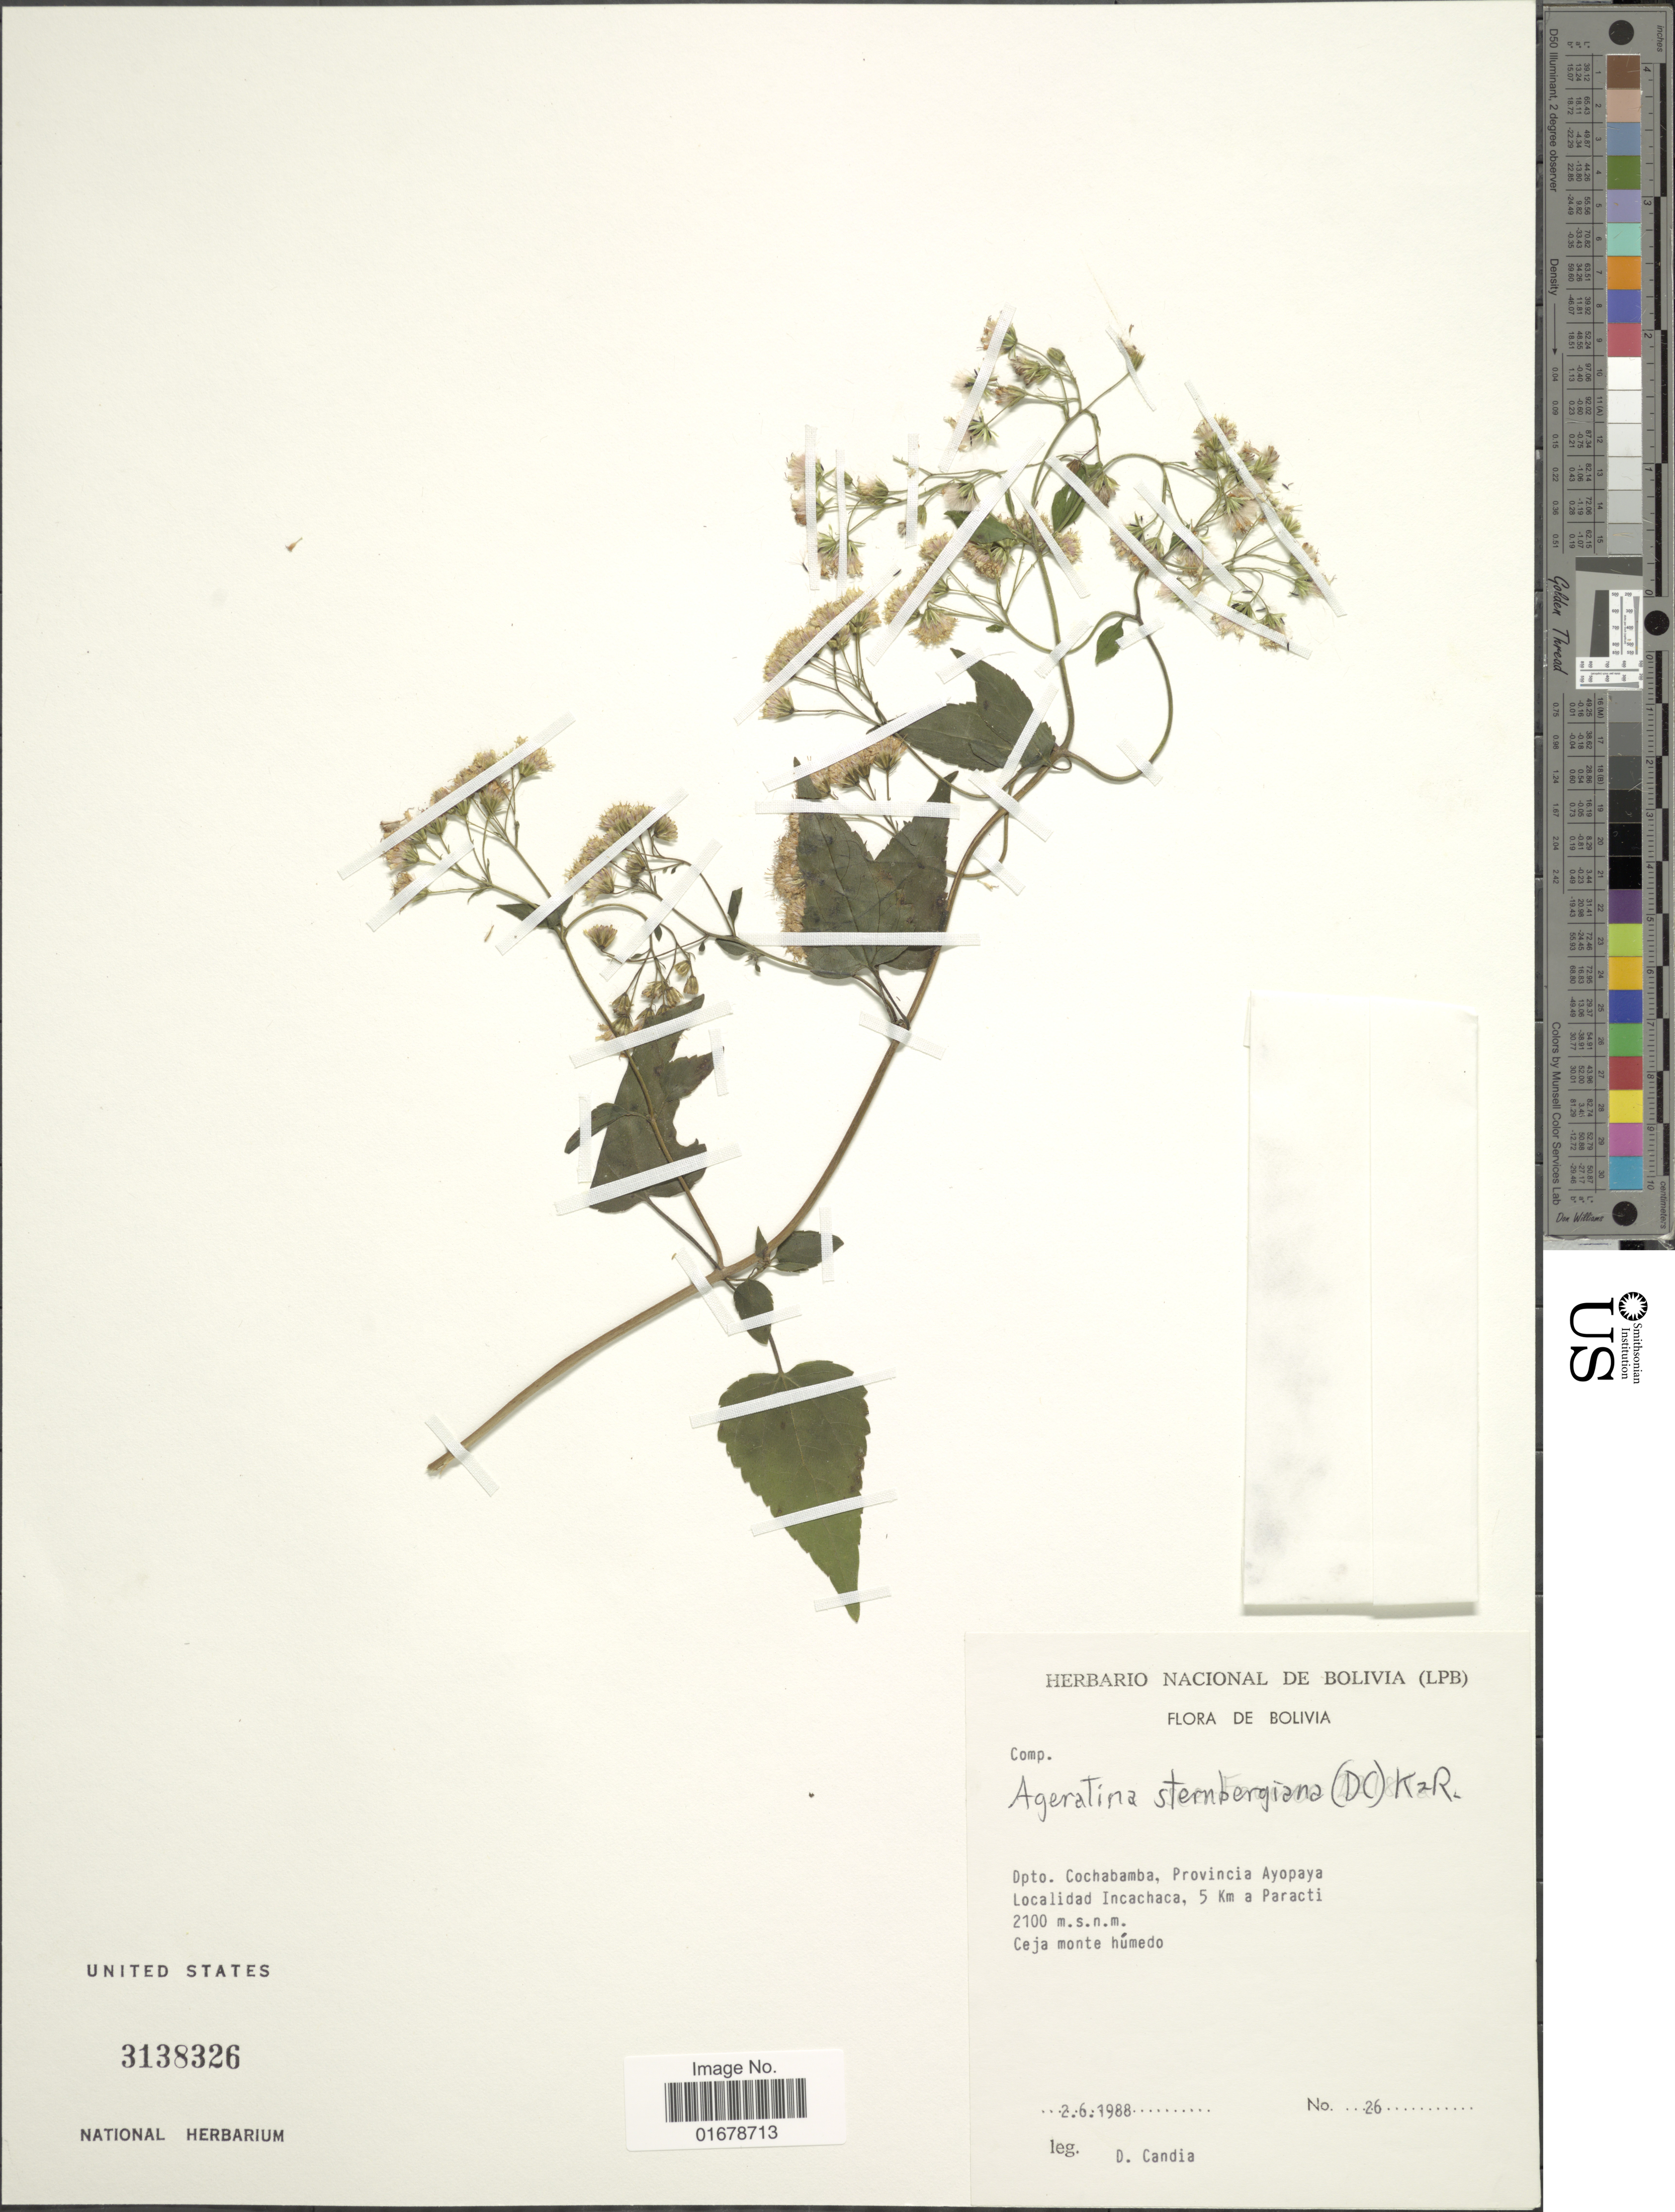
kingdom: Plantae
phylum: Tracheophyta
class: Magnoliopsida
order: Asterales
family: Asteraceae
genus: Ageratina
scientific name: Ageratina sternbergiana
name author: (DC.) R.M. King & H. Rob.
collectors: D. Candia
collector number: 26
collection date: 1988-06-02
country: Bolivia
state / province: Cochabamba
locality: Dpto. Cochabamba, Provincia Ayopaya, Localidad Incachaca, 5 Km a Paracti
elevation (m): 2100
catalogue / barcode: US 3138326